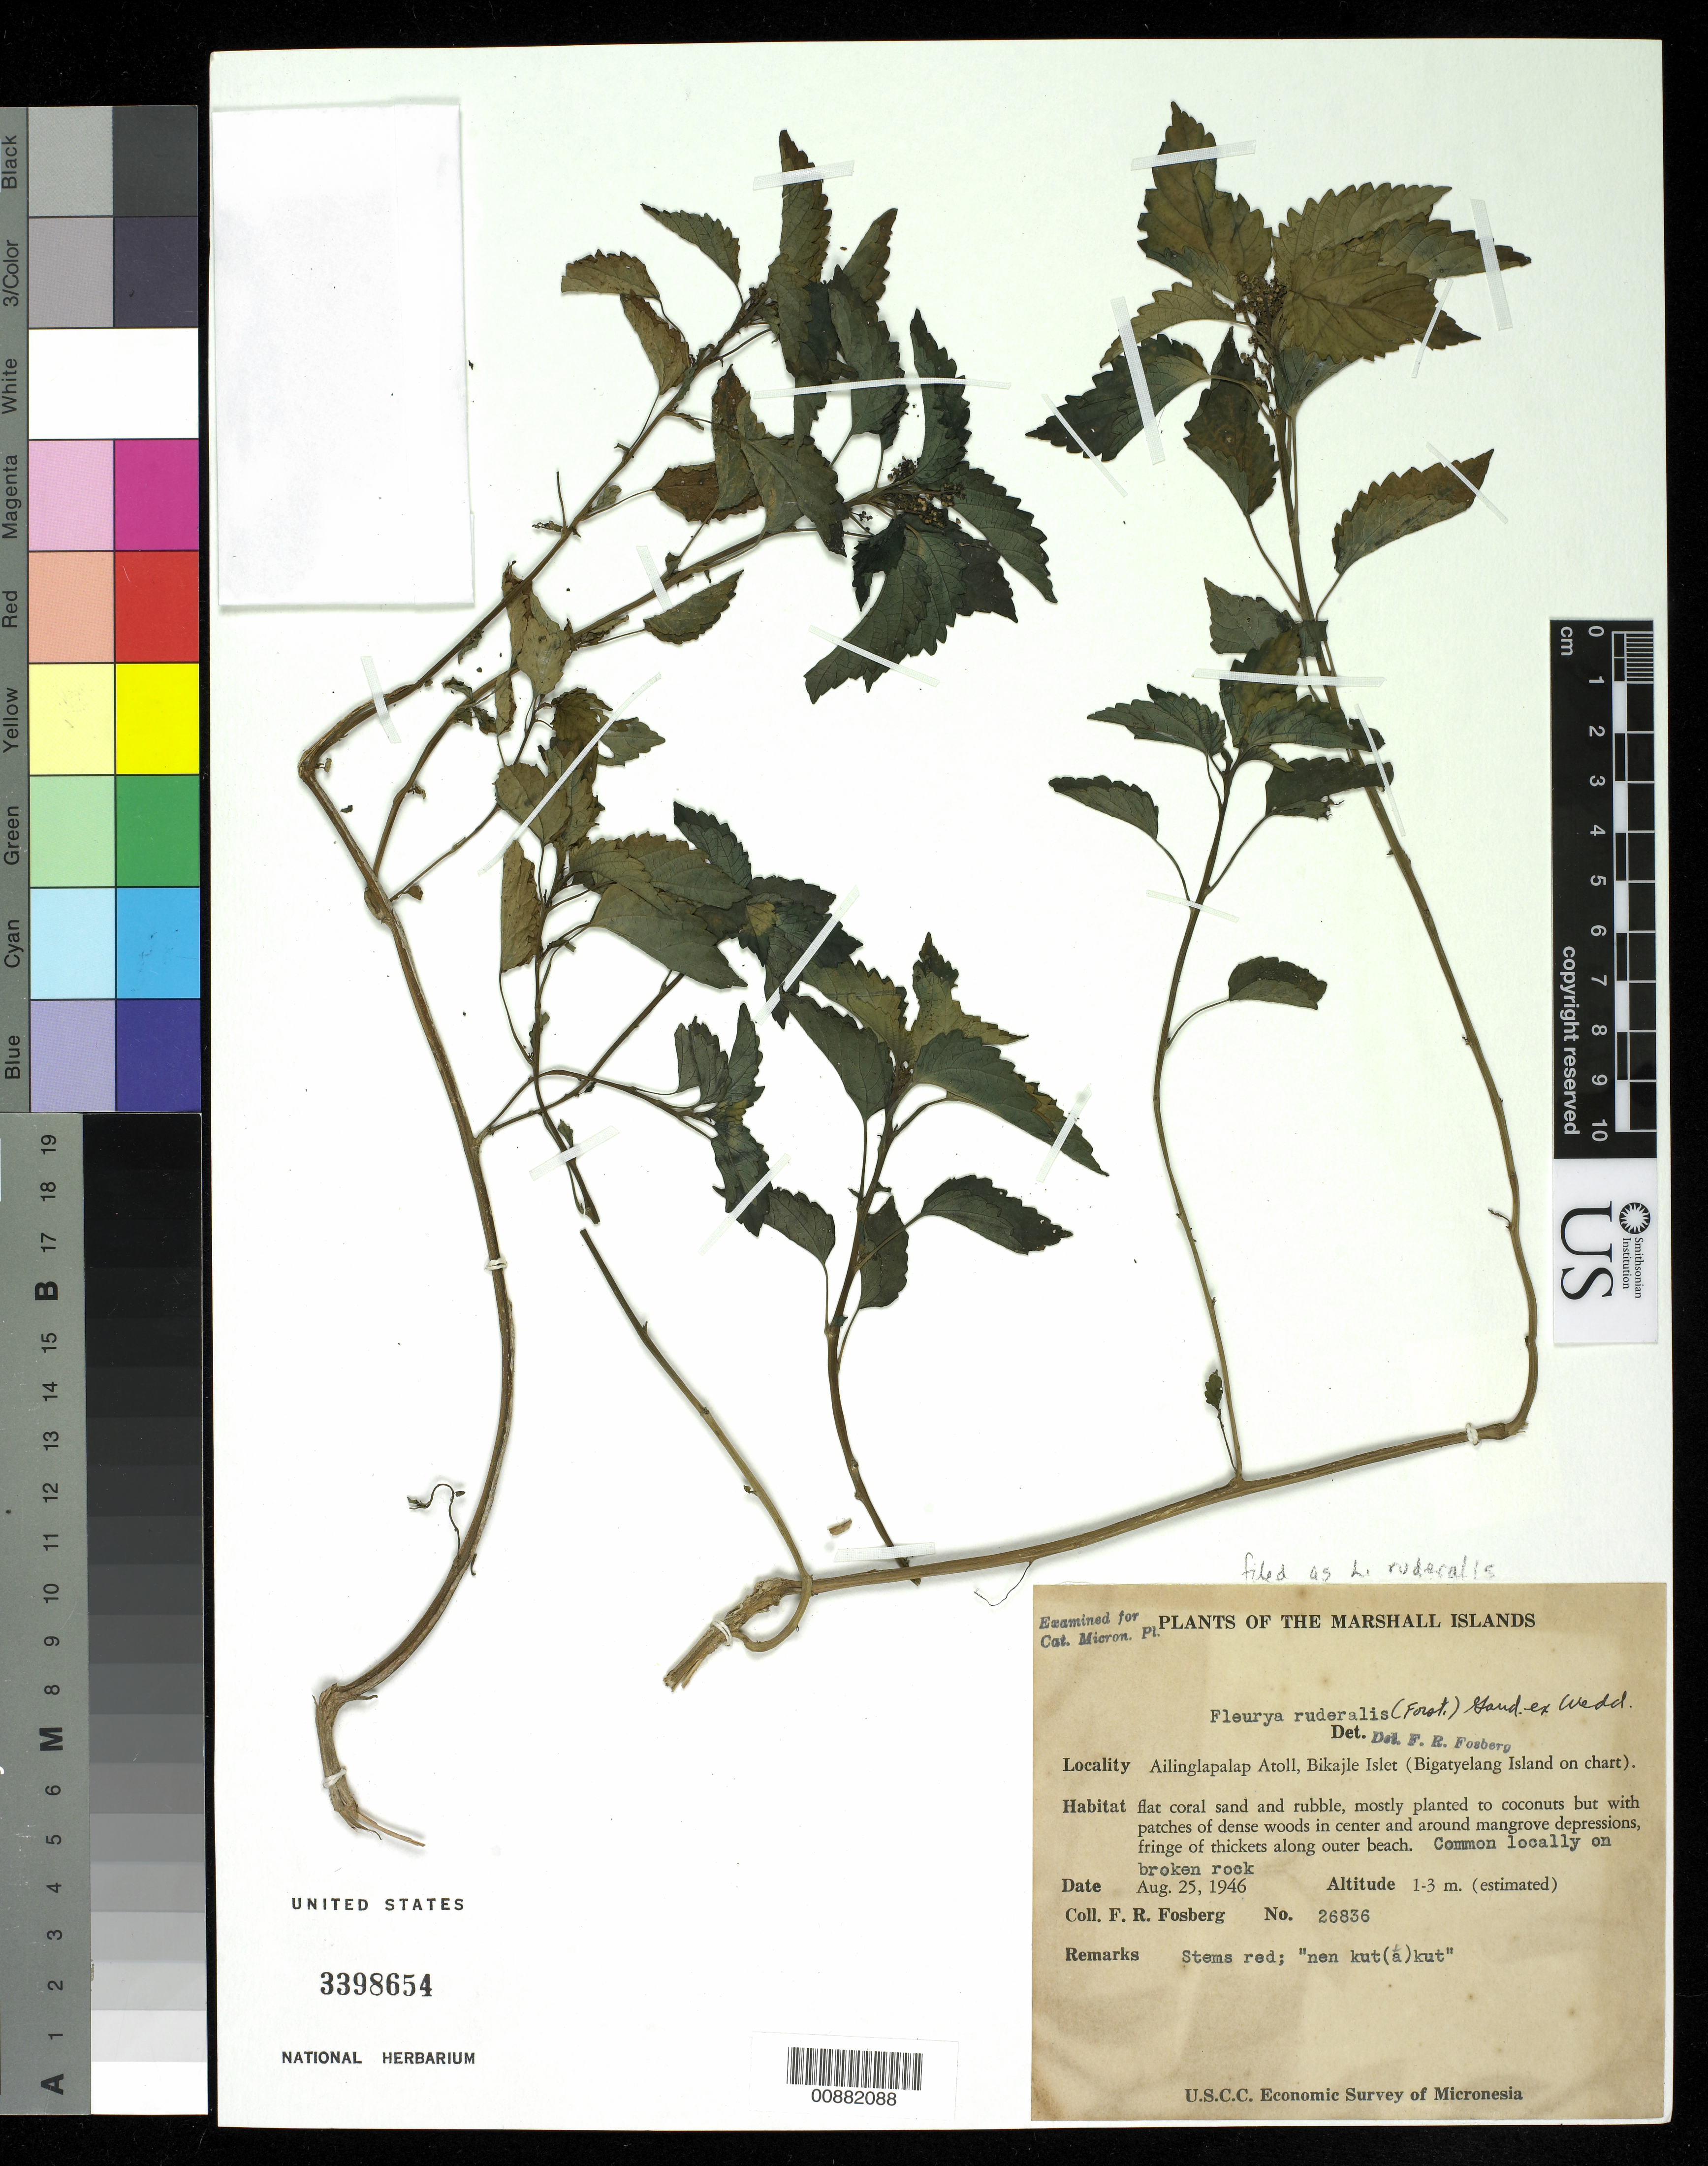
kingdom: Plantae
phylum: Tracheophyta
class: Magnoliopsida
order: Rosales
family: Urticaceae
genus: Laportea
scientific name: Laportea ruderalis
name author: (G. Forst.) Chew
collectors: F. R. Fosberg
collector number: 26836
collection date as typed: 25 Aug 1946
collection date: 1946-08-25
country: Marshall Islands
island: Ailinglaplap [Ailinglapalap] Atoll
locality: Bikajle Islet (Bigatyelang Island)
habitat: Common locally on broken rock. Flat coral sand and rubble, mostly planted to coocnuts but with patches of dense woods.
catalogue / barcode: US 3398654